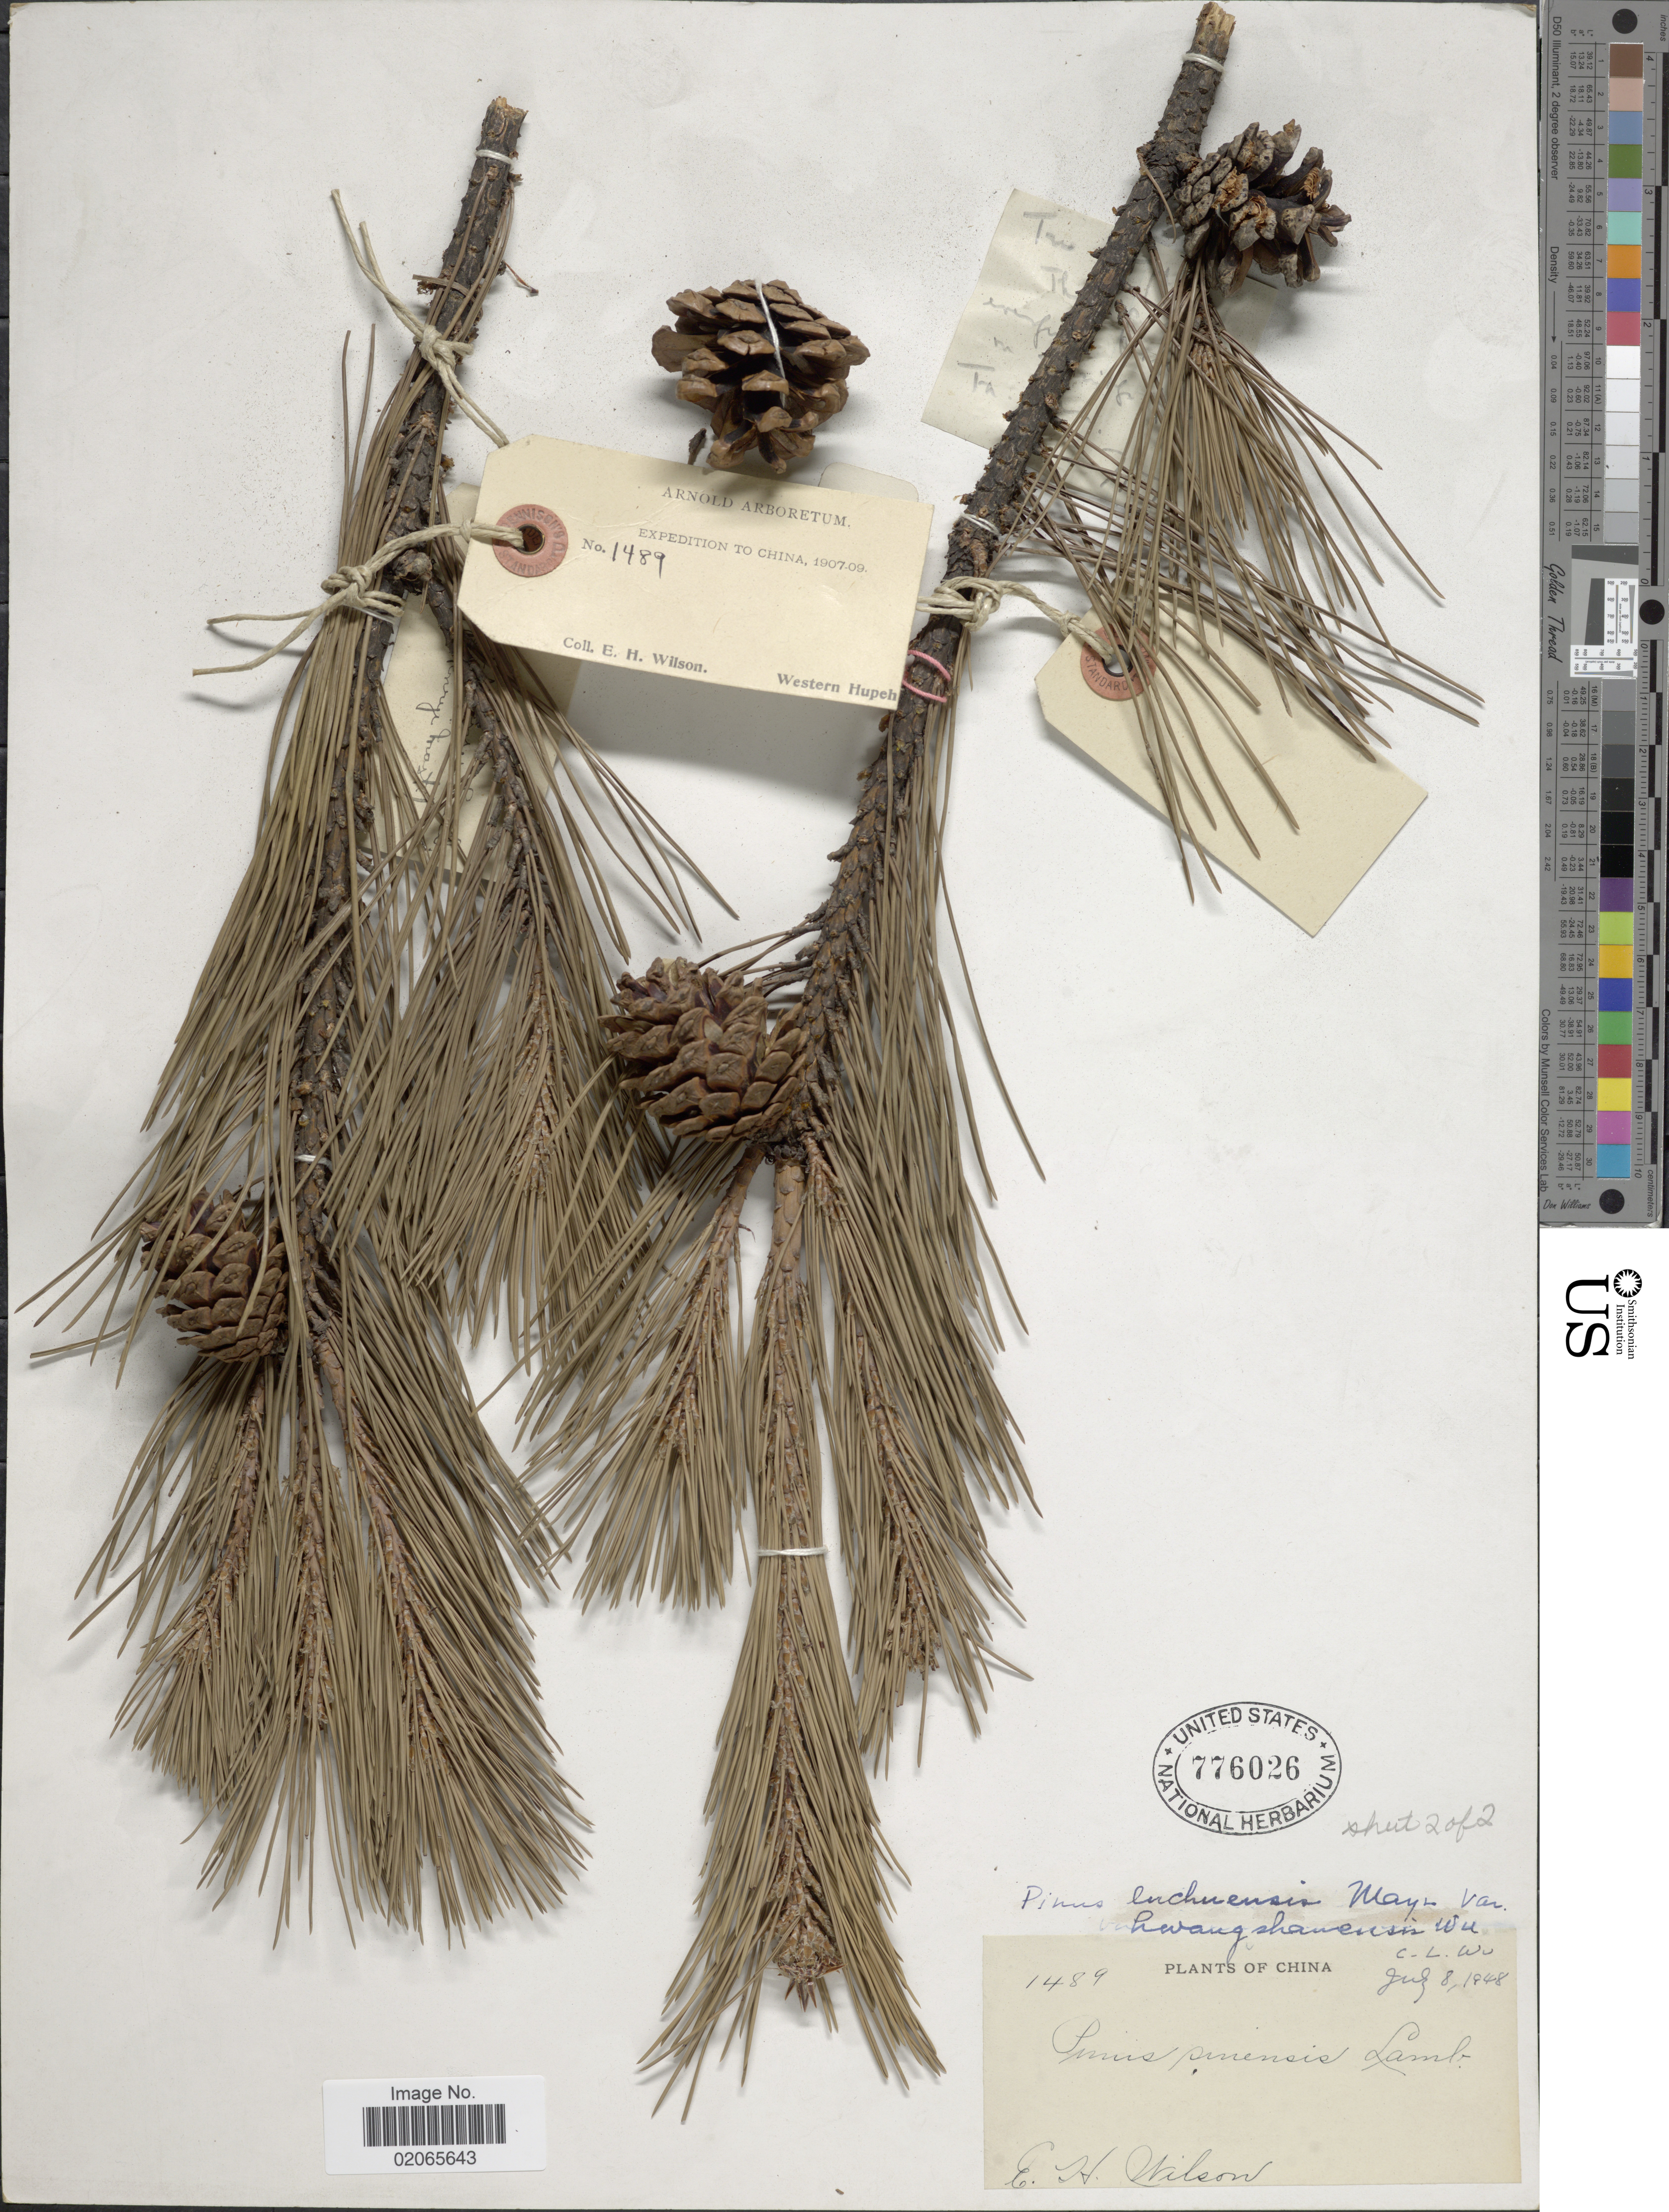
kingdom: Plantae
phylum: Tracheophyta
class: Pinopsida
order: Pinales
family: Pinaceae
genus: Pinus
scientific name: Pinus luchuensis var. hwangshanensis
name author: (K.C. Hsia) C.L. Wu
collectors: E. Wilson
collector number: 1489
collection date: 1907/1909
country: China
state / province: Hubei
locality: Western Hupeh.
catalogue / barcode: US 776026